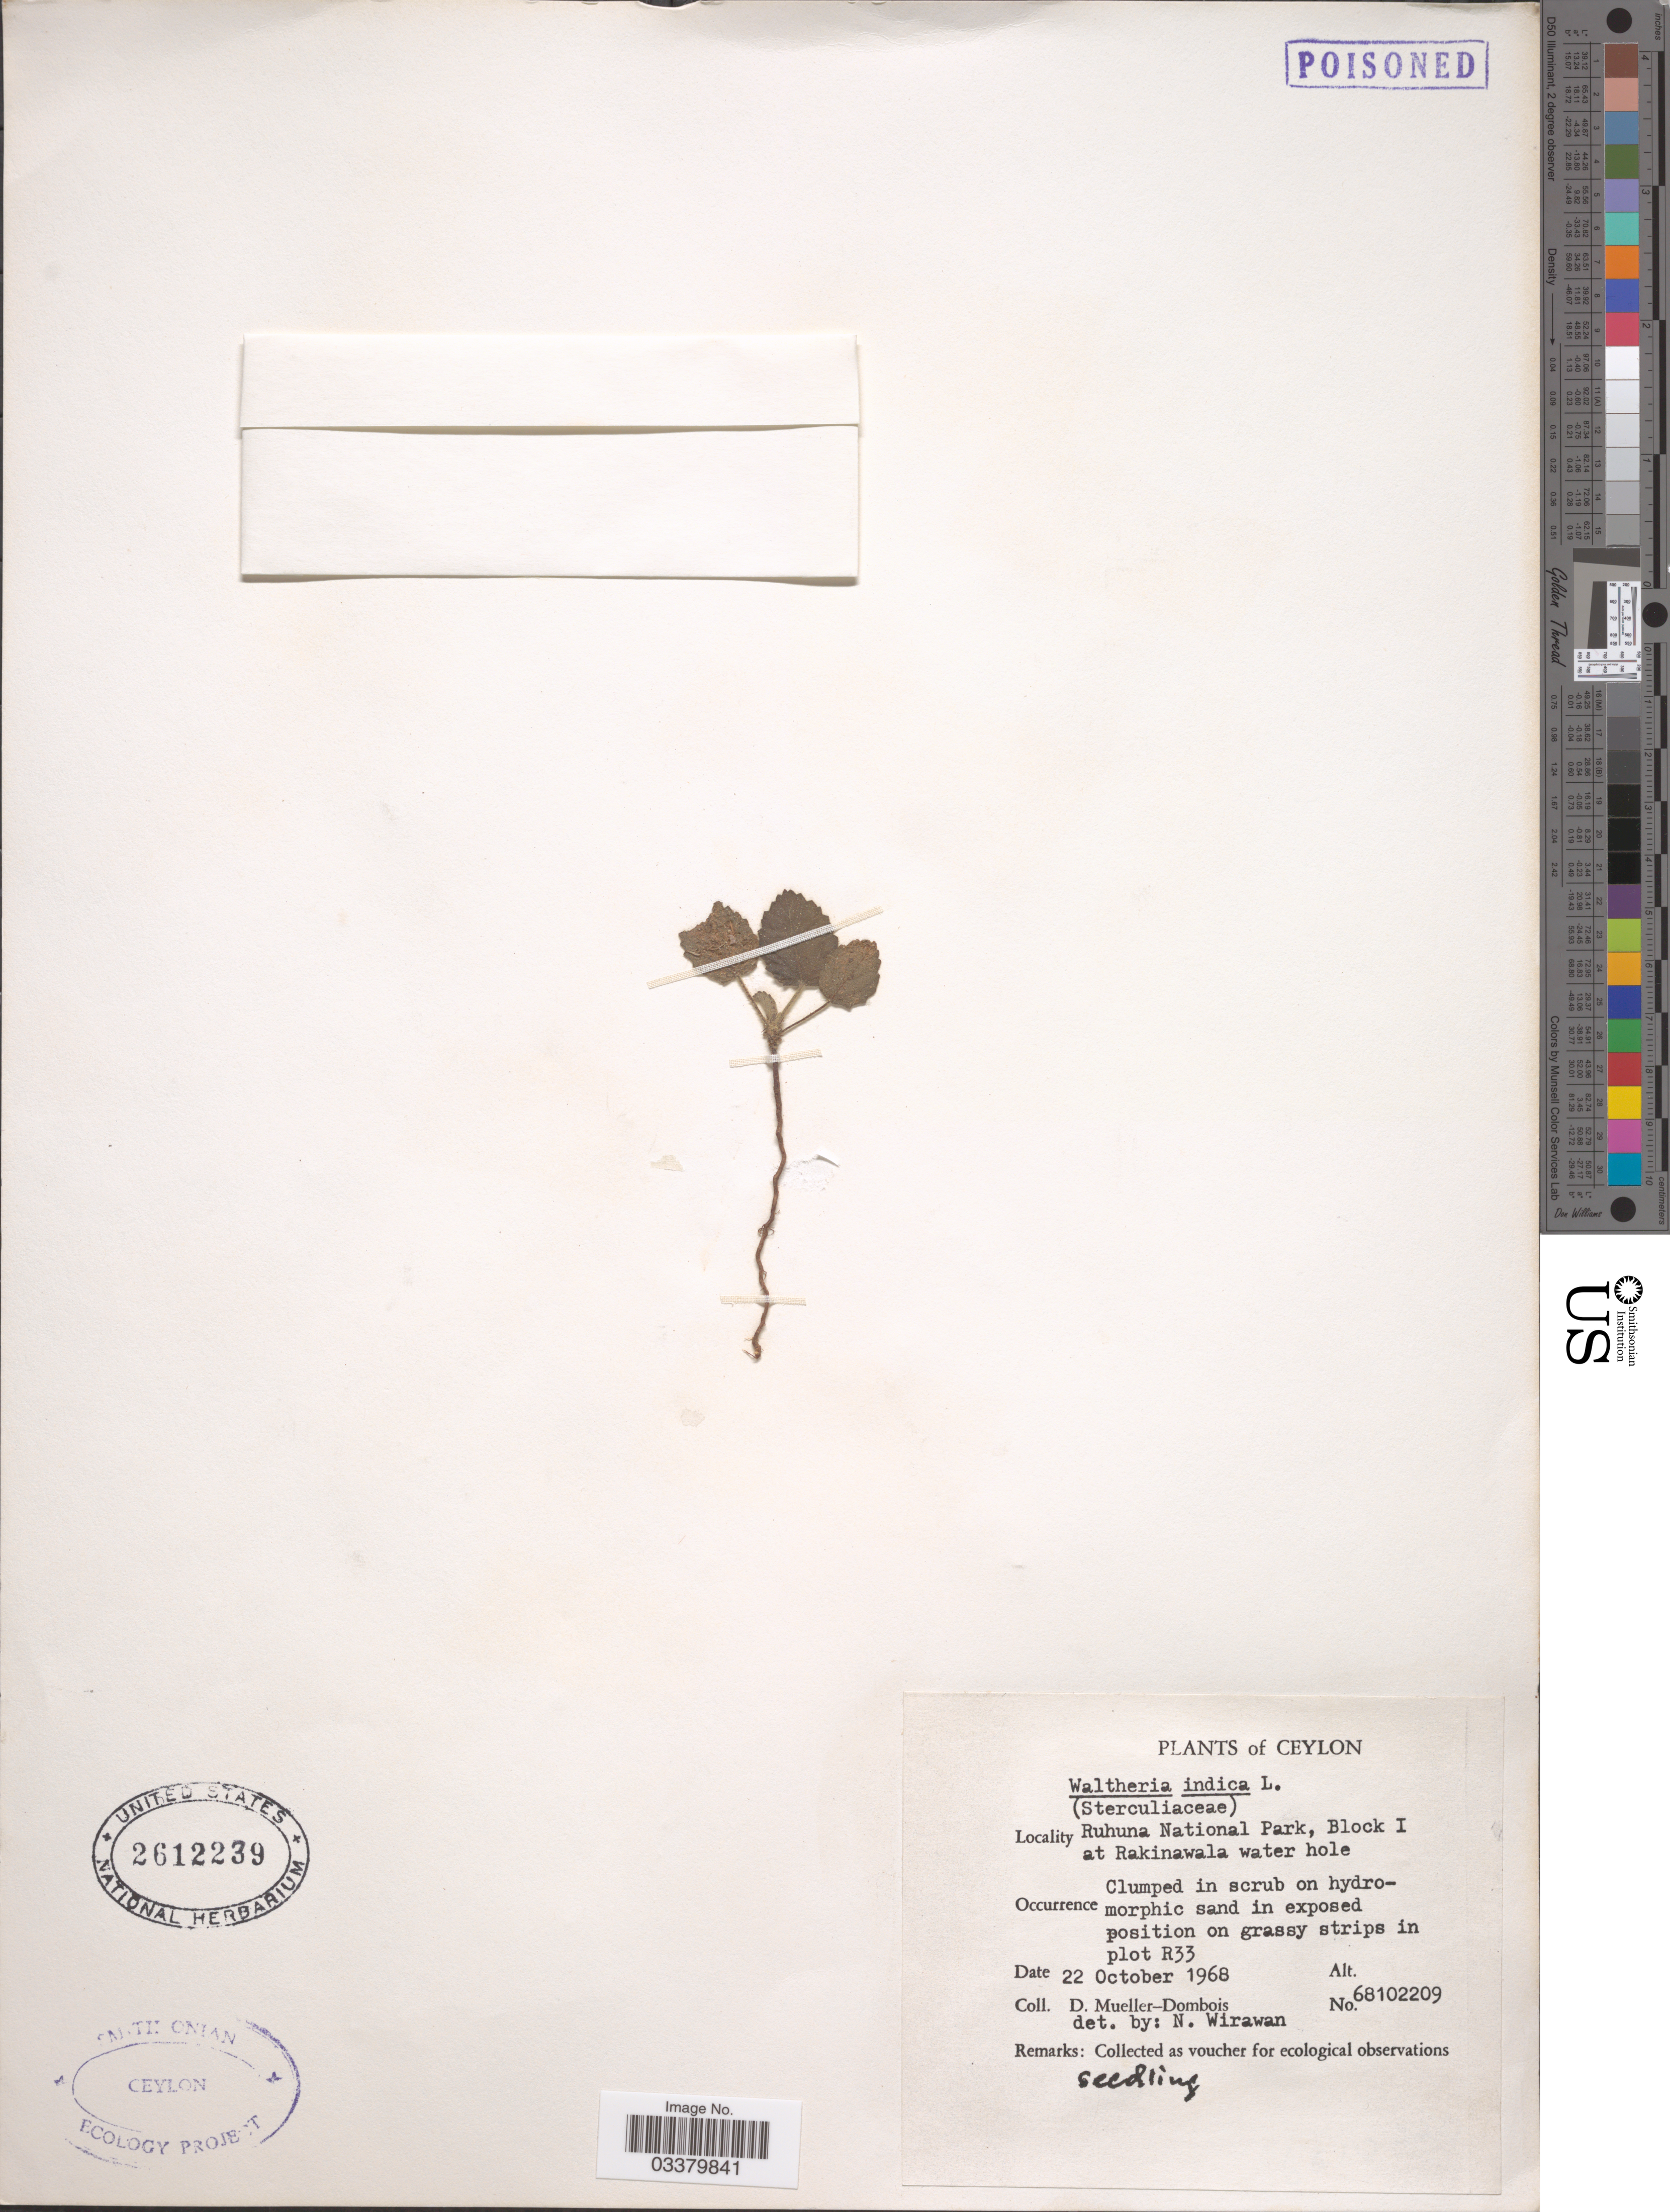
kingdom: Plantae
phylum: Tracheophyta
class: Magnoliopsida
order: Malvales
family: Malvaceae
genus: Waltheria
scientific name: Waltheria indica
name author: L.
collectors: D. Mueller-Dombois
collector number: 68102209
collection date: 1968-10-22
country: Sri Lanka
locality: Ceylon, Ruhuna National Park, Block I at Rakinawala water hole. In exposed position on grassy strips in plot R33.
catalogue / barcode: US 2612239